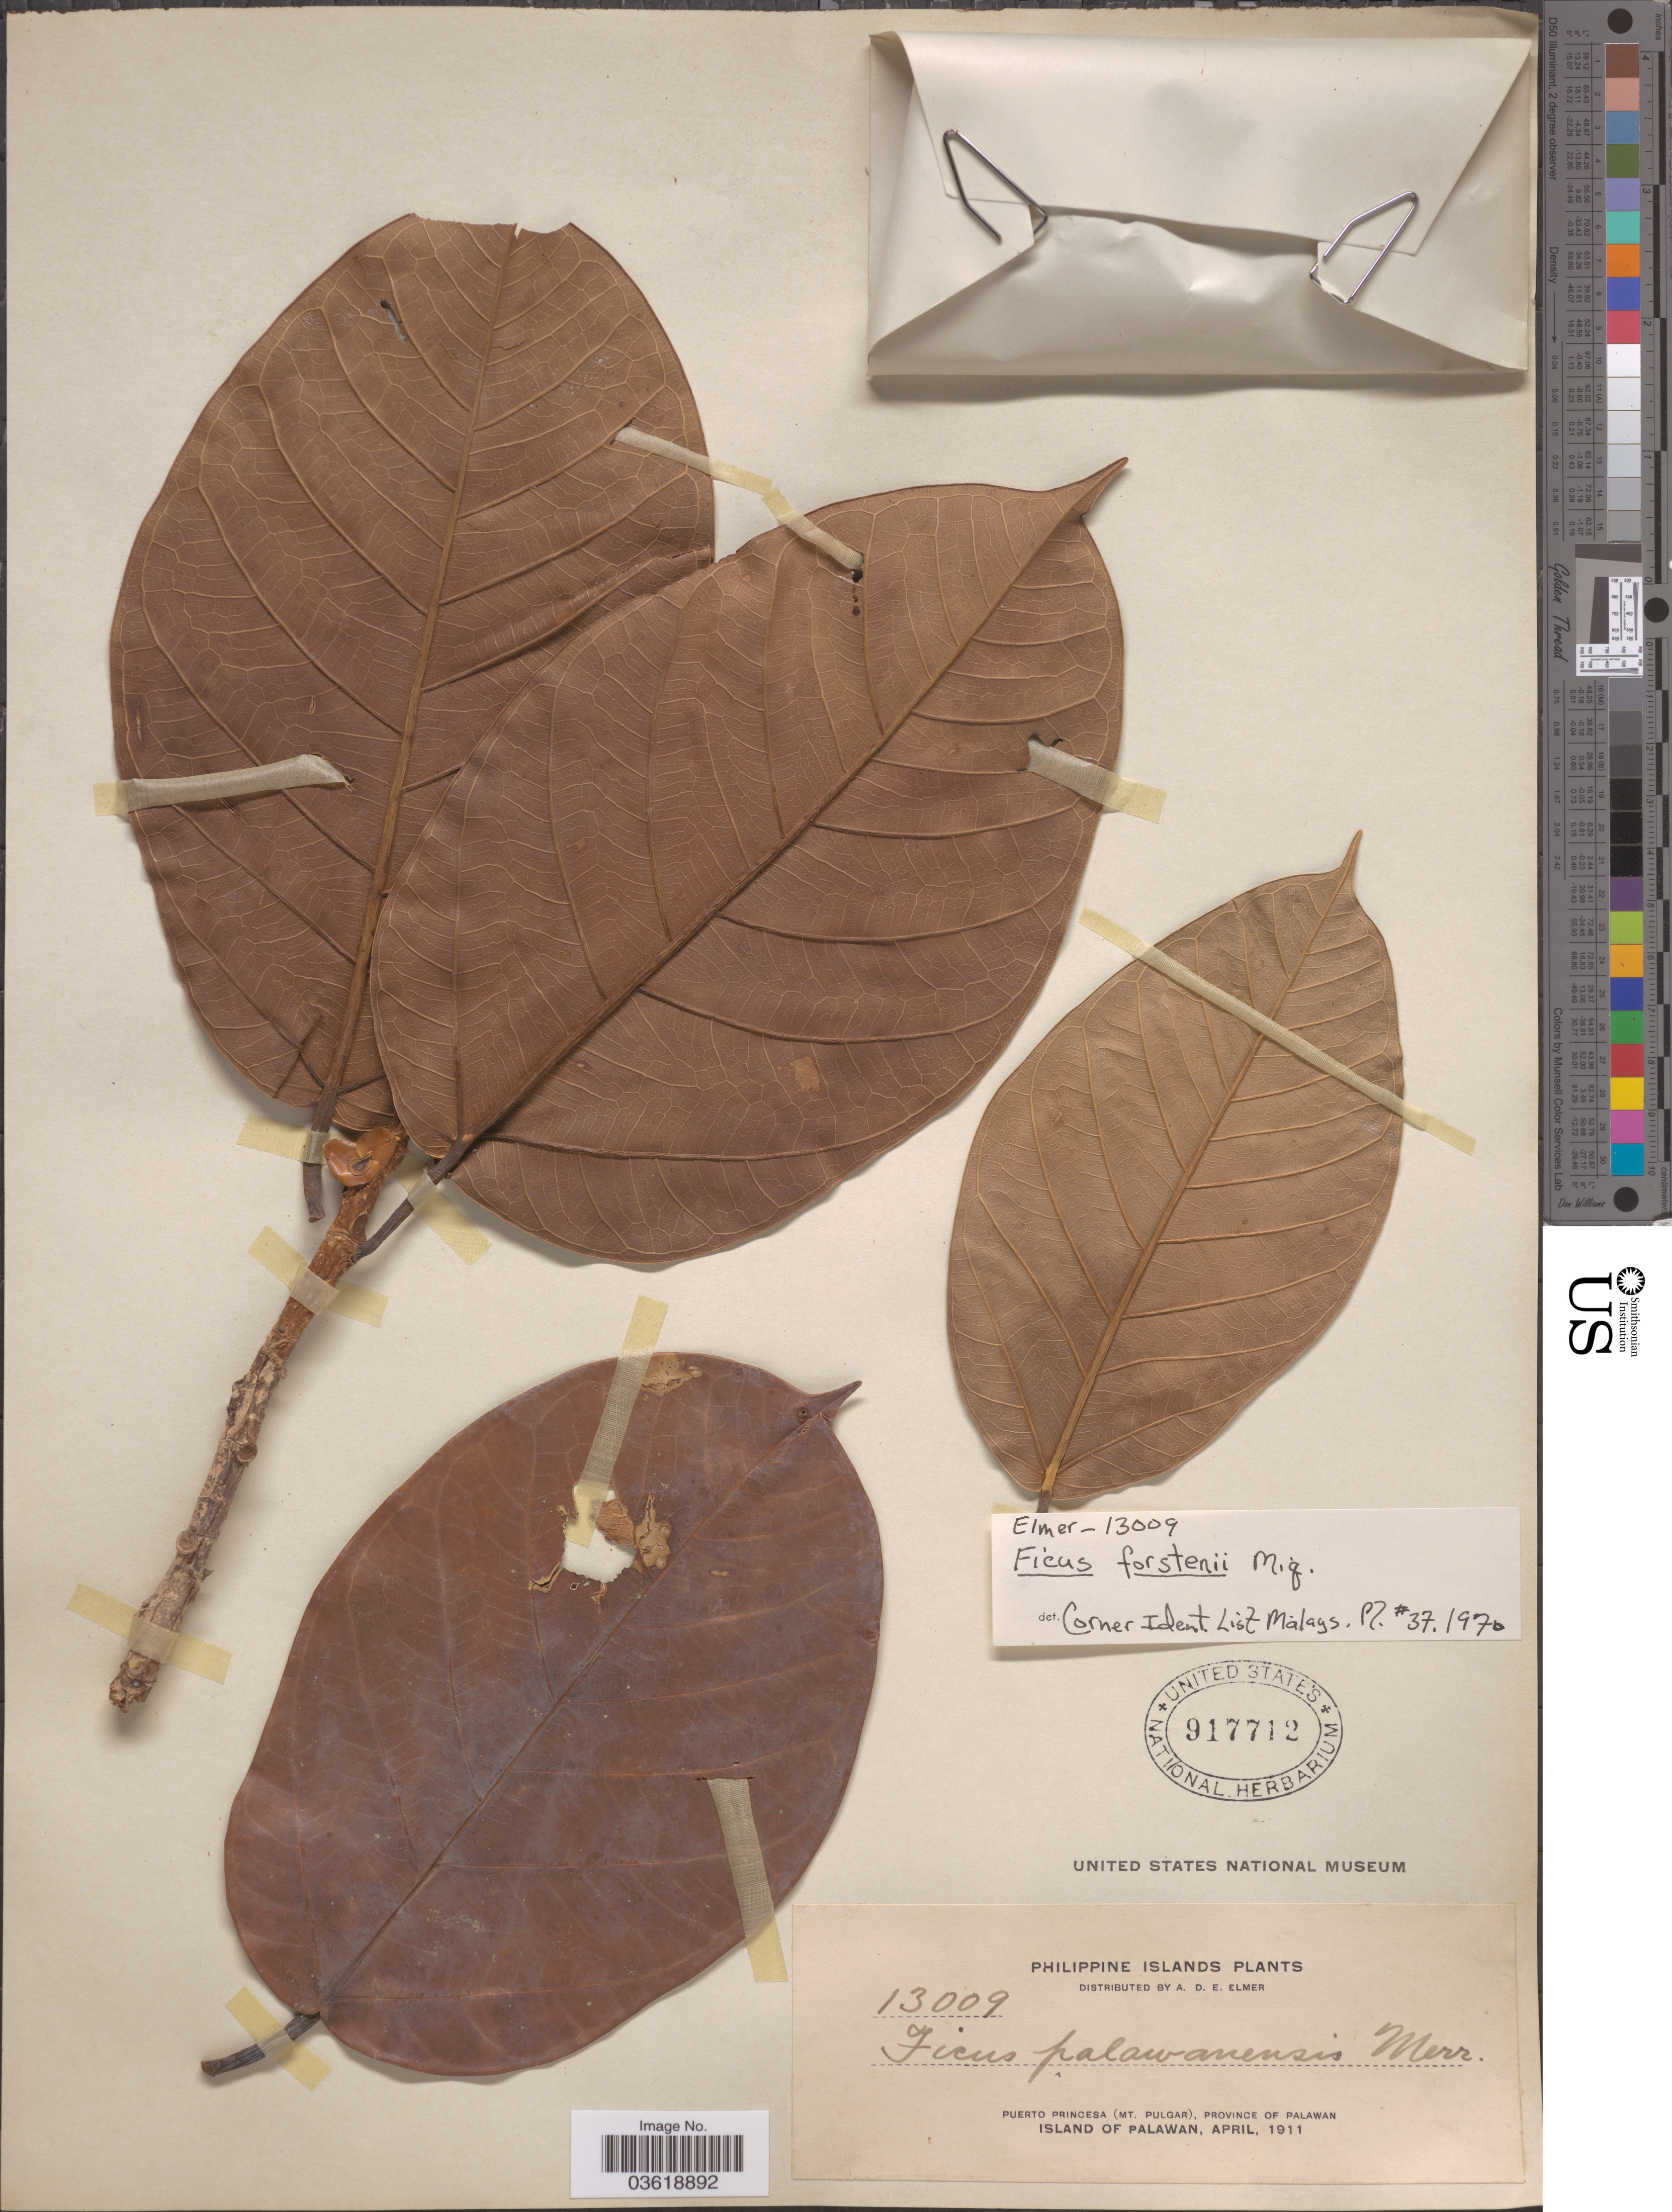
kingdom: Plantae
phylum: Tracheophyta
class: Magnoliopsida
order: Rosales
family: Moraceae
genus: Ficus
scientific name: Ficus forstenii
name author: Miq.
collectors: A. D. E. Elmer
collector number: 13009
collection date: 1911-04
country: Philippines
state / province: Mimaropa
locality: Puerto Princesa (Mt. Pulgar), Province of Palawan. Island of Palawan.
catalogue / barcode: US 917712